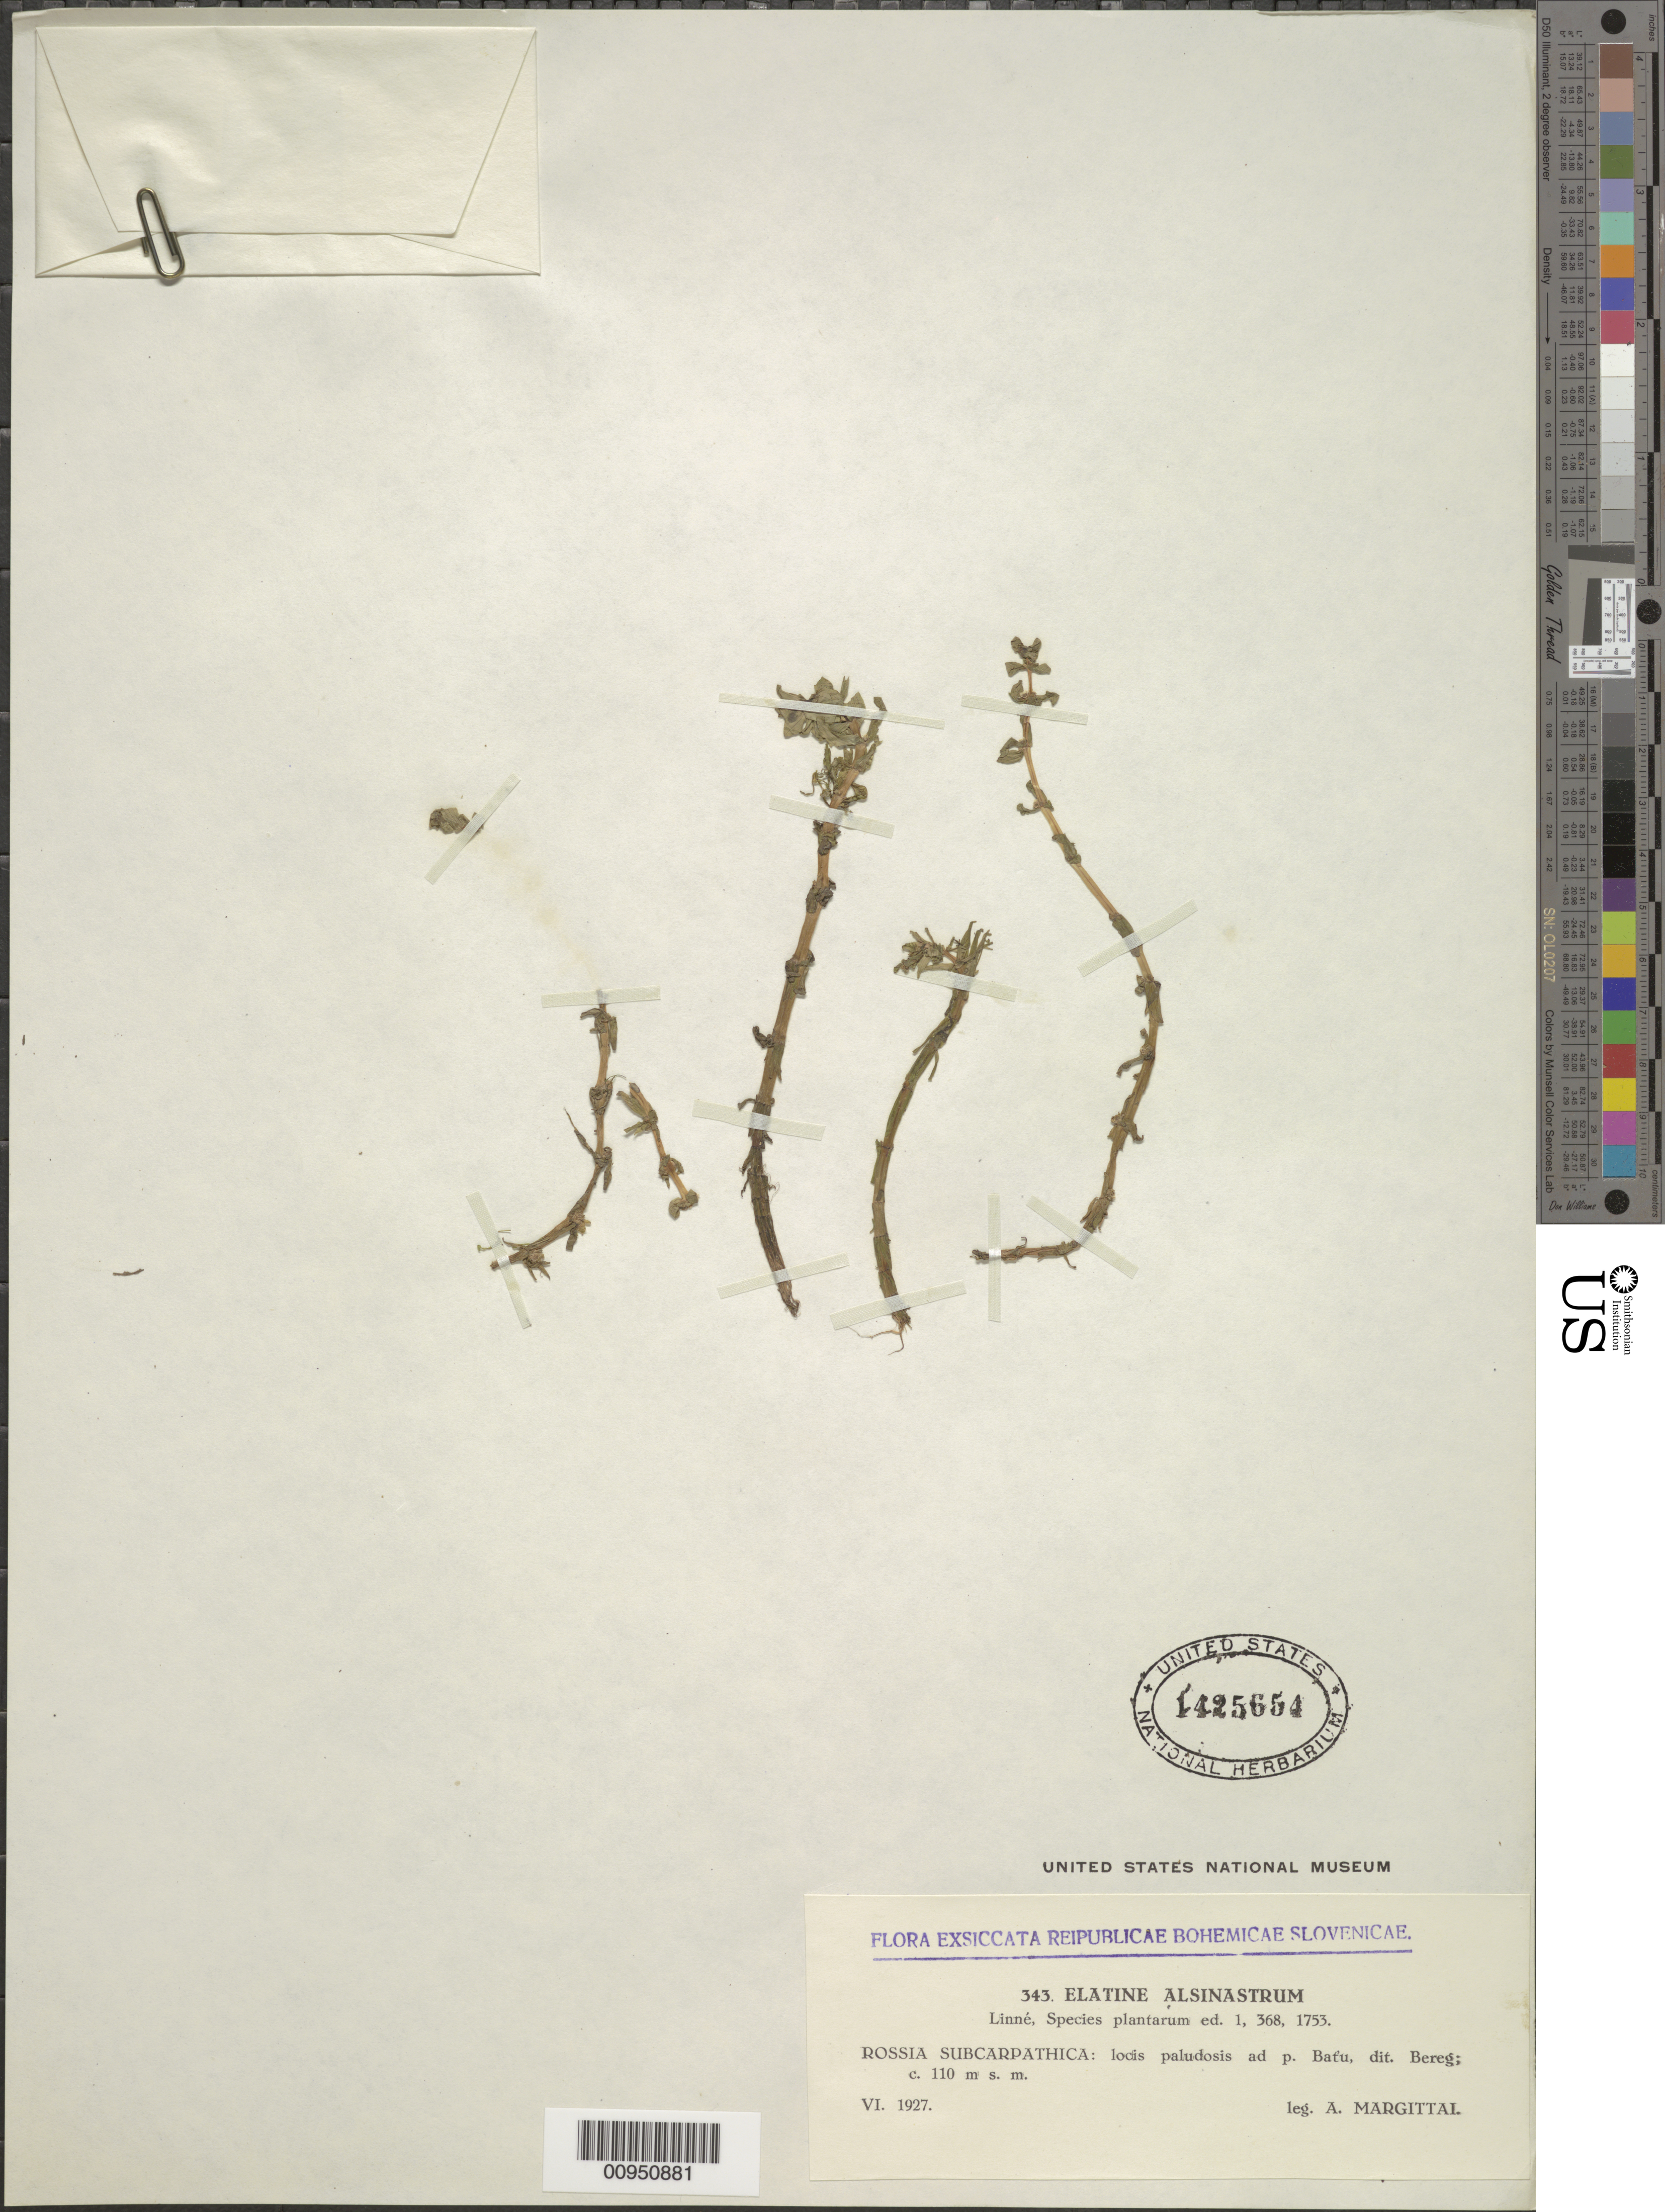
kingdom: Plantae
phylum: Tracheophyta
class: Magnoliopsida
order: Malpighiales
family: Elatinaceae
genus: Elatine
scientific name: Elatine alsinastrum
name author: L.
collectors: A. Margittal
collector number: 343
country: Slovakia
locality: /rissua /sybcaroatguca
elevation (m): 110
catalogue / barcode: US 1425654